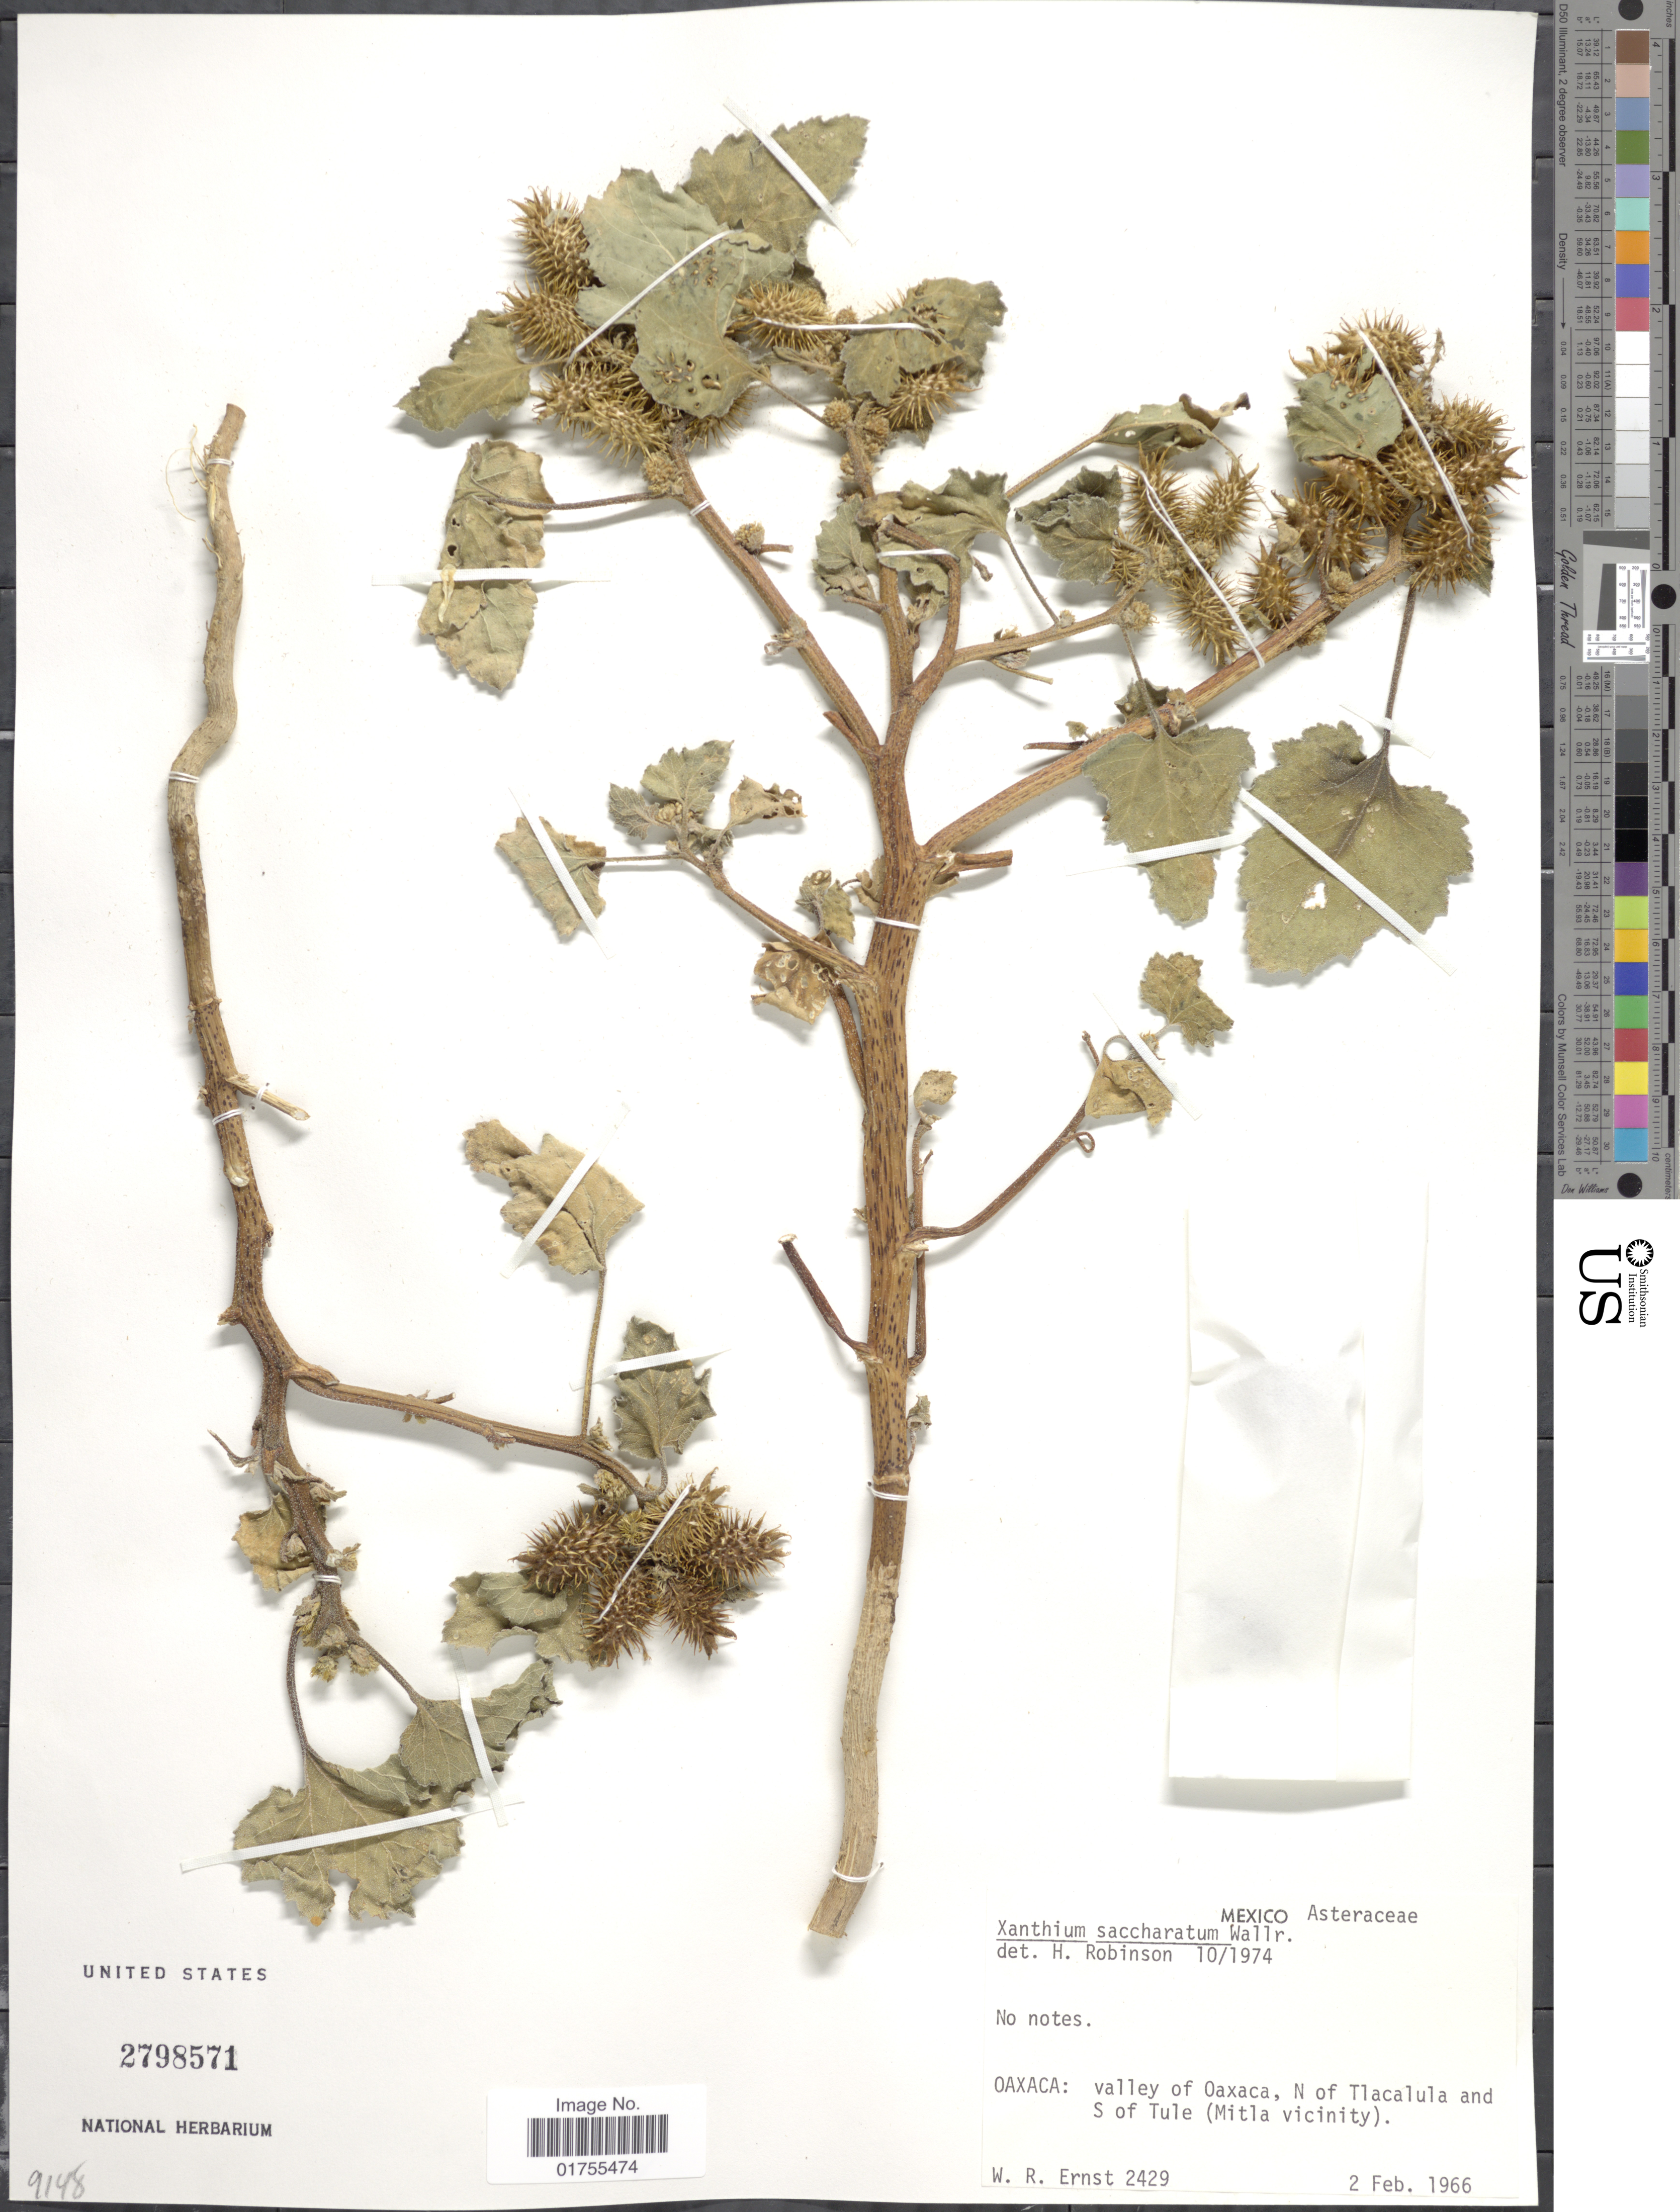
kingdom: Plantae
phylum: Tracheophyta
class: Magnoliopsida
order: Asterales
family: Asteraceae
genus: Xanthium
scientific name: Xanthium strumarium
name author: L.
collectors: W. R. Ernst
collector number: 2429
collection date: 1966-02-02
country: Mexico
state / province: Oaxaca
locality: Valley of Oaxaca, N of Tlacalula and S of Tule (Mitla vicinity)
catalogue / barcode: US 2798571